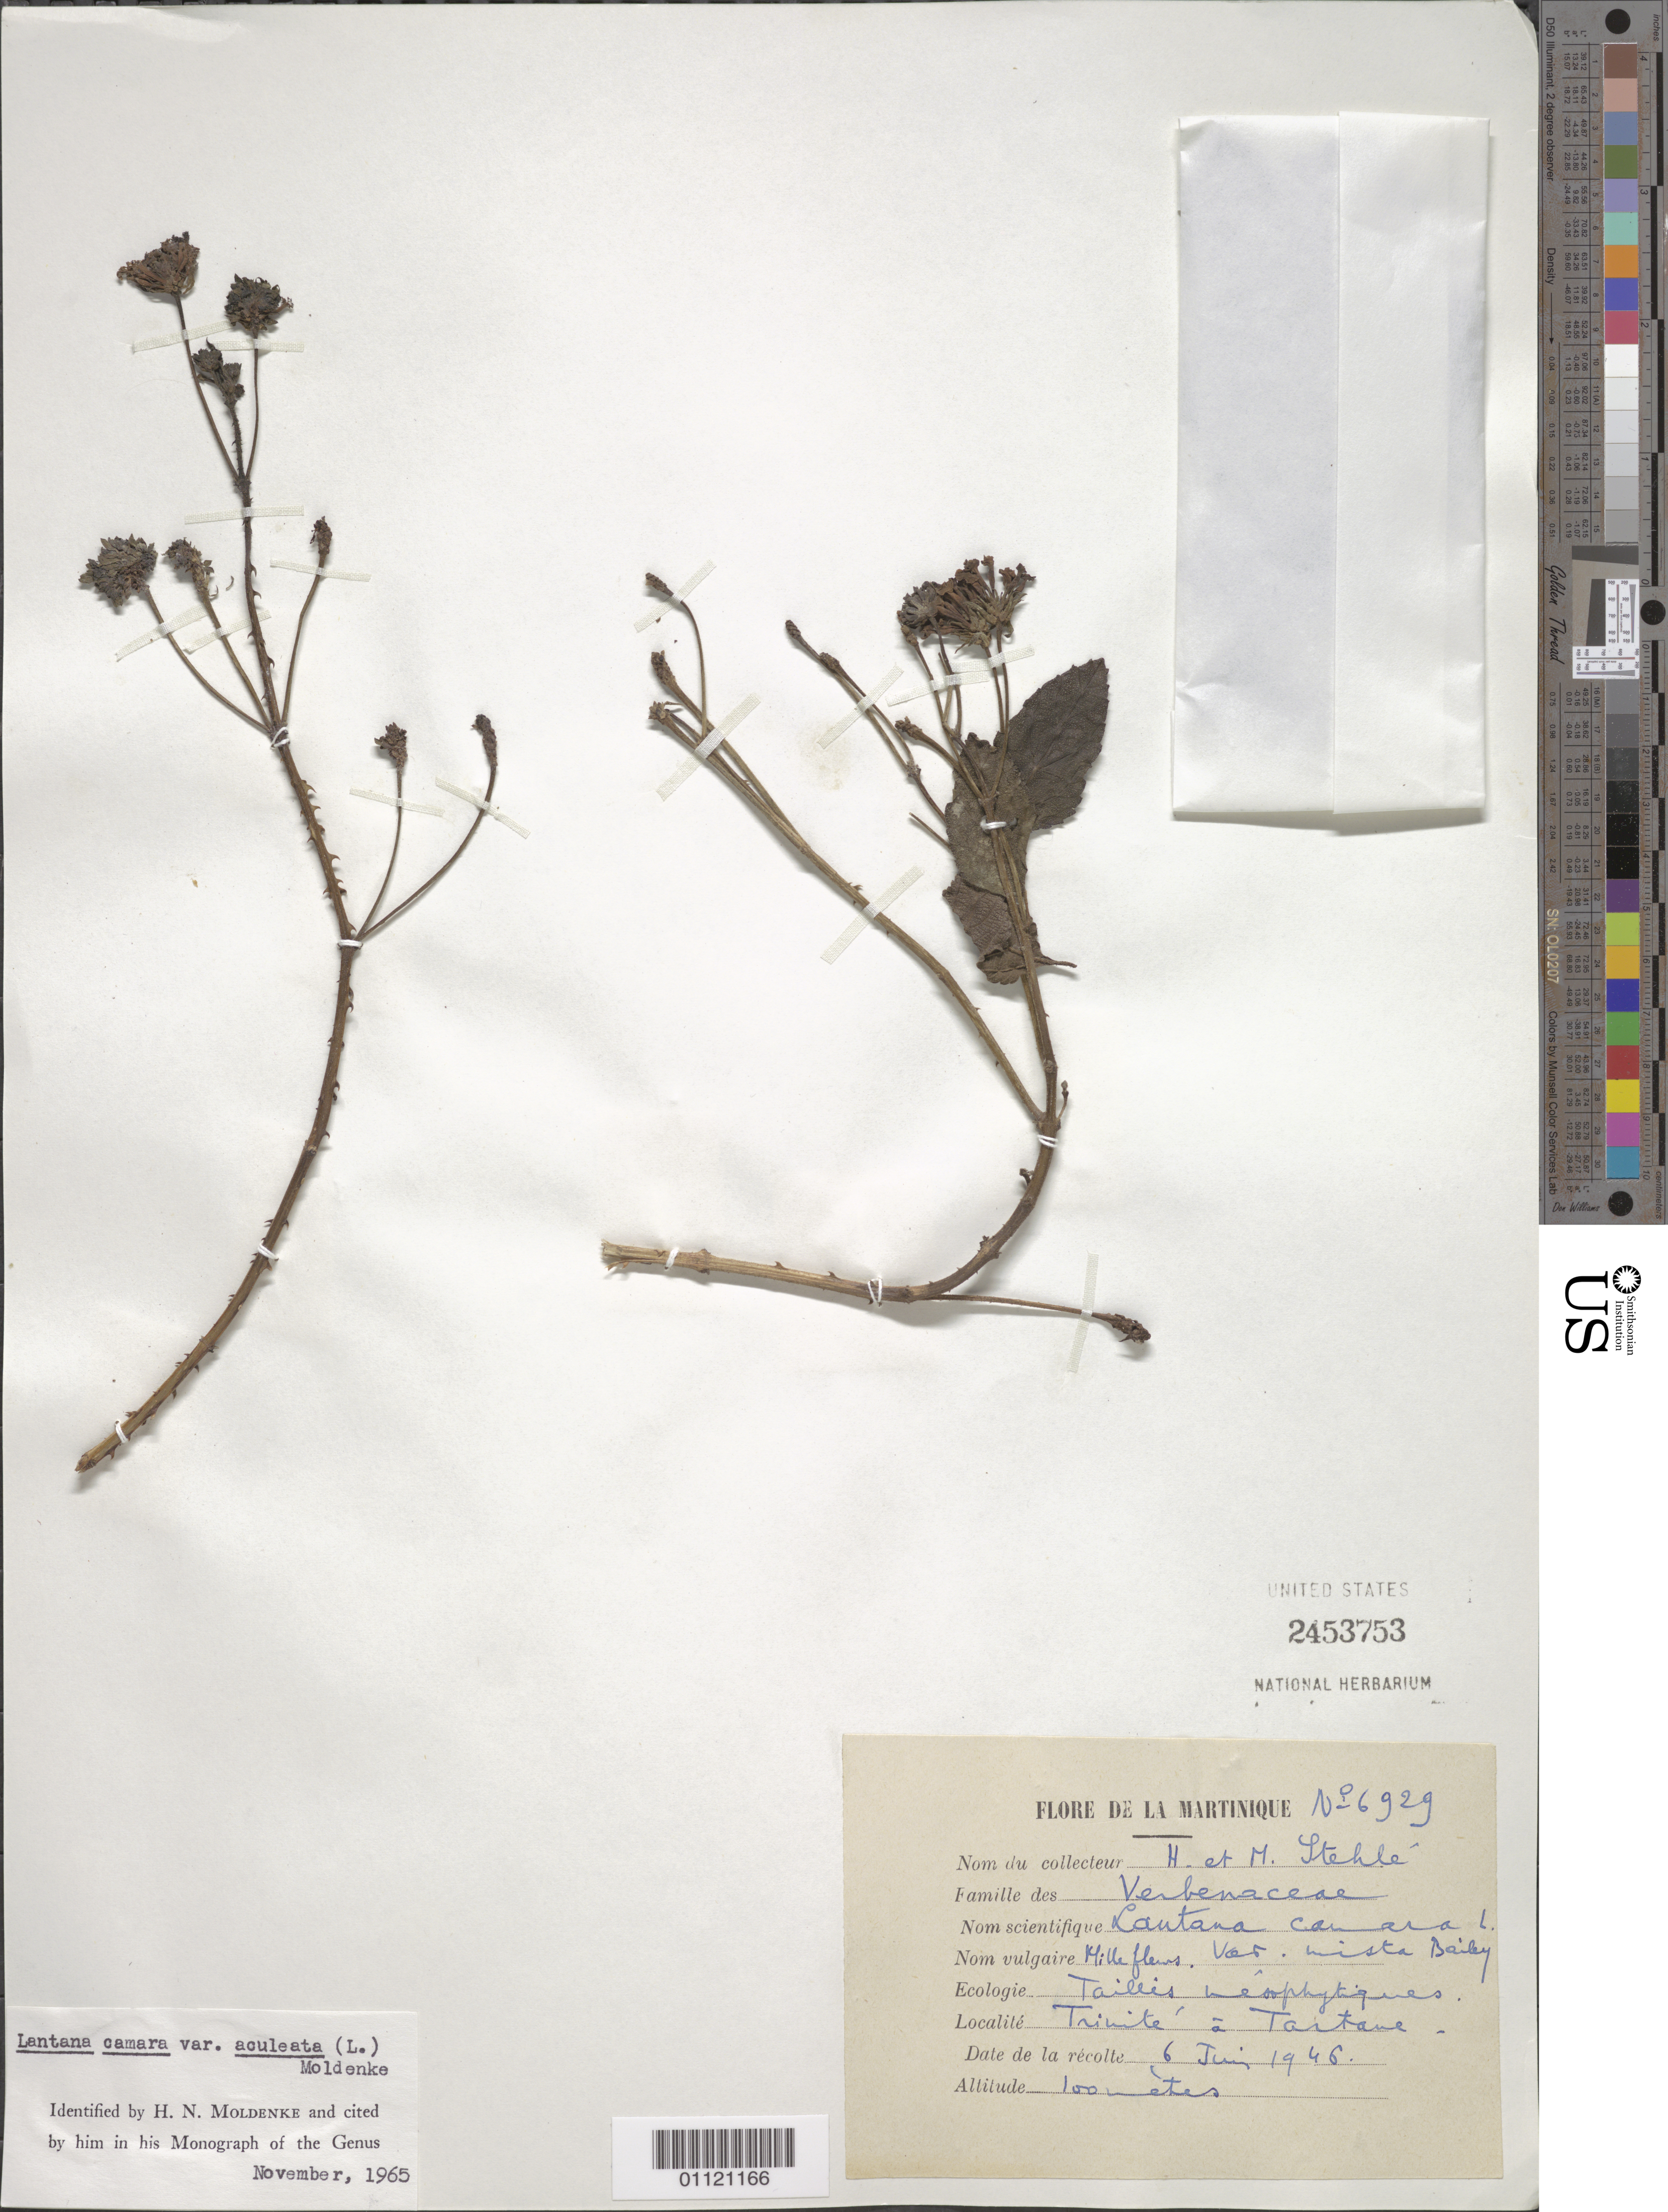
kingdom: Plantae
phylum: Tracheophyta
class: Magnoliopsida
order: Lamiales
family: Verbenaceae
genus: Lantana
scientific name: Lantana camara var. aculeata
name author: (L.) Moldenke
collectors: H. Stehlé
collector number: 6929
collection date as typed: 06 Jun 1946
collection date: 1946-06-06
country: Martinique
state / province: La Trinité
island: Martinique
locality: Trinité à Tartane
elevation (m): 100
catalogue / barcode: US 2453753